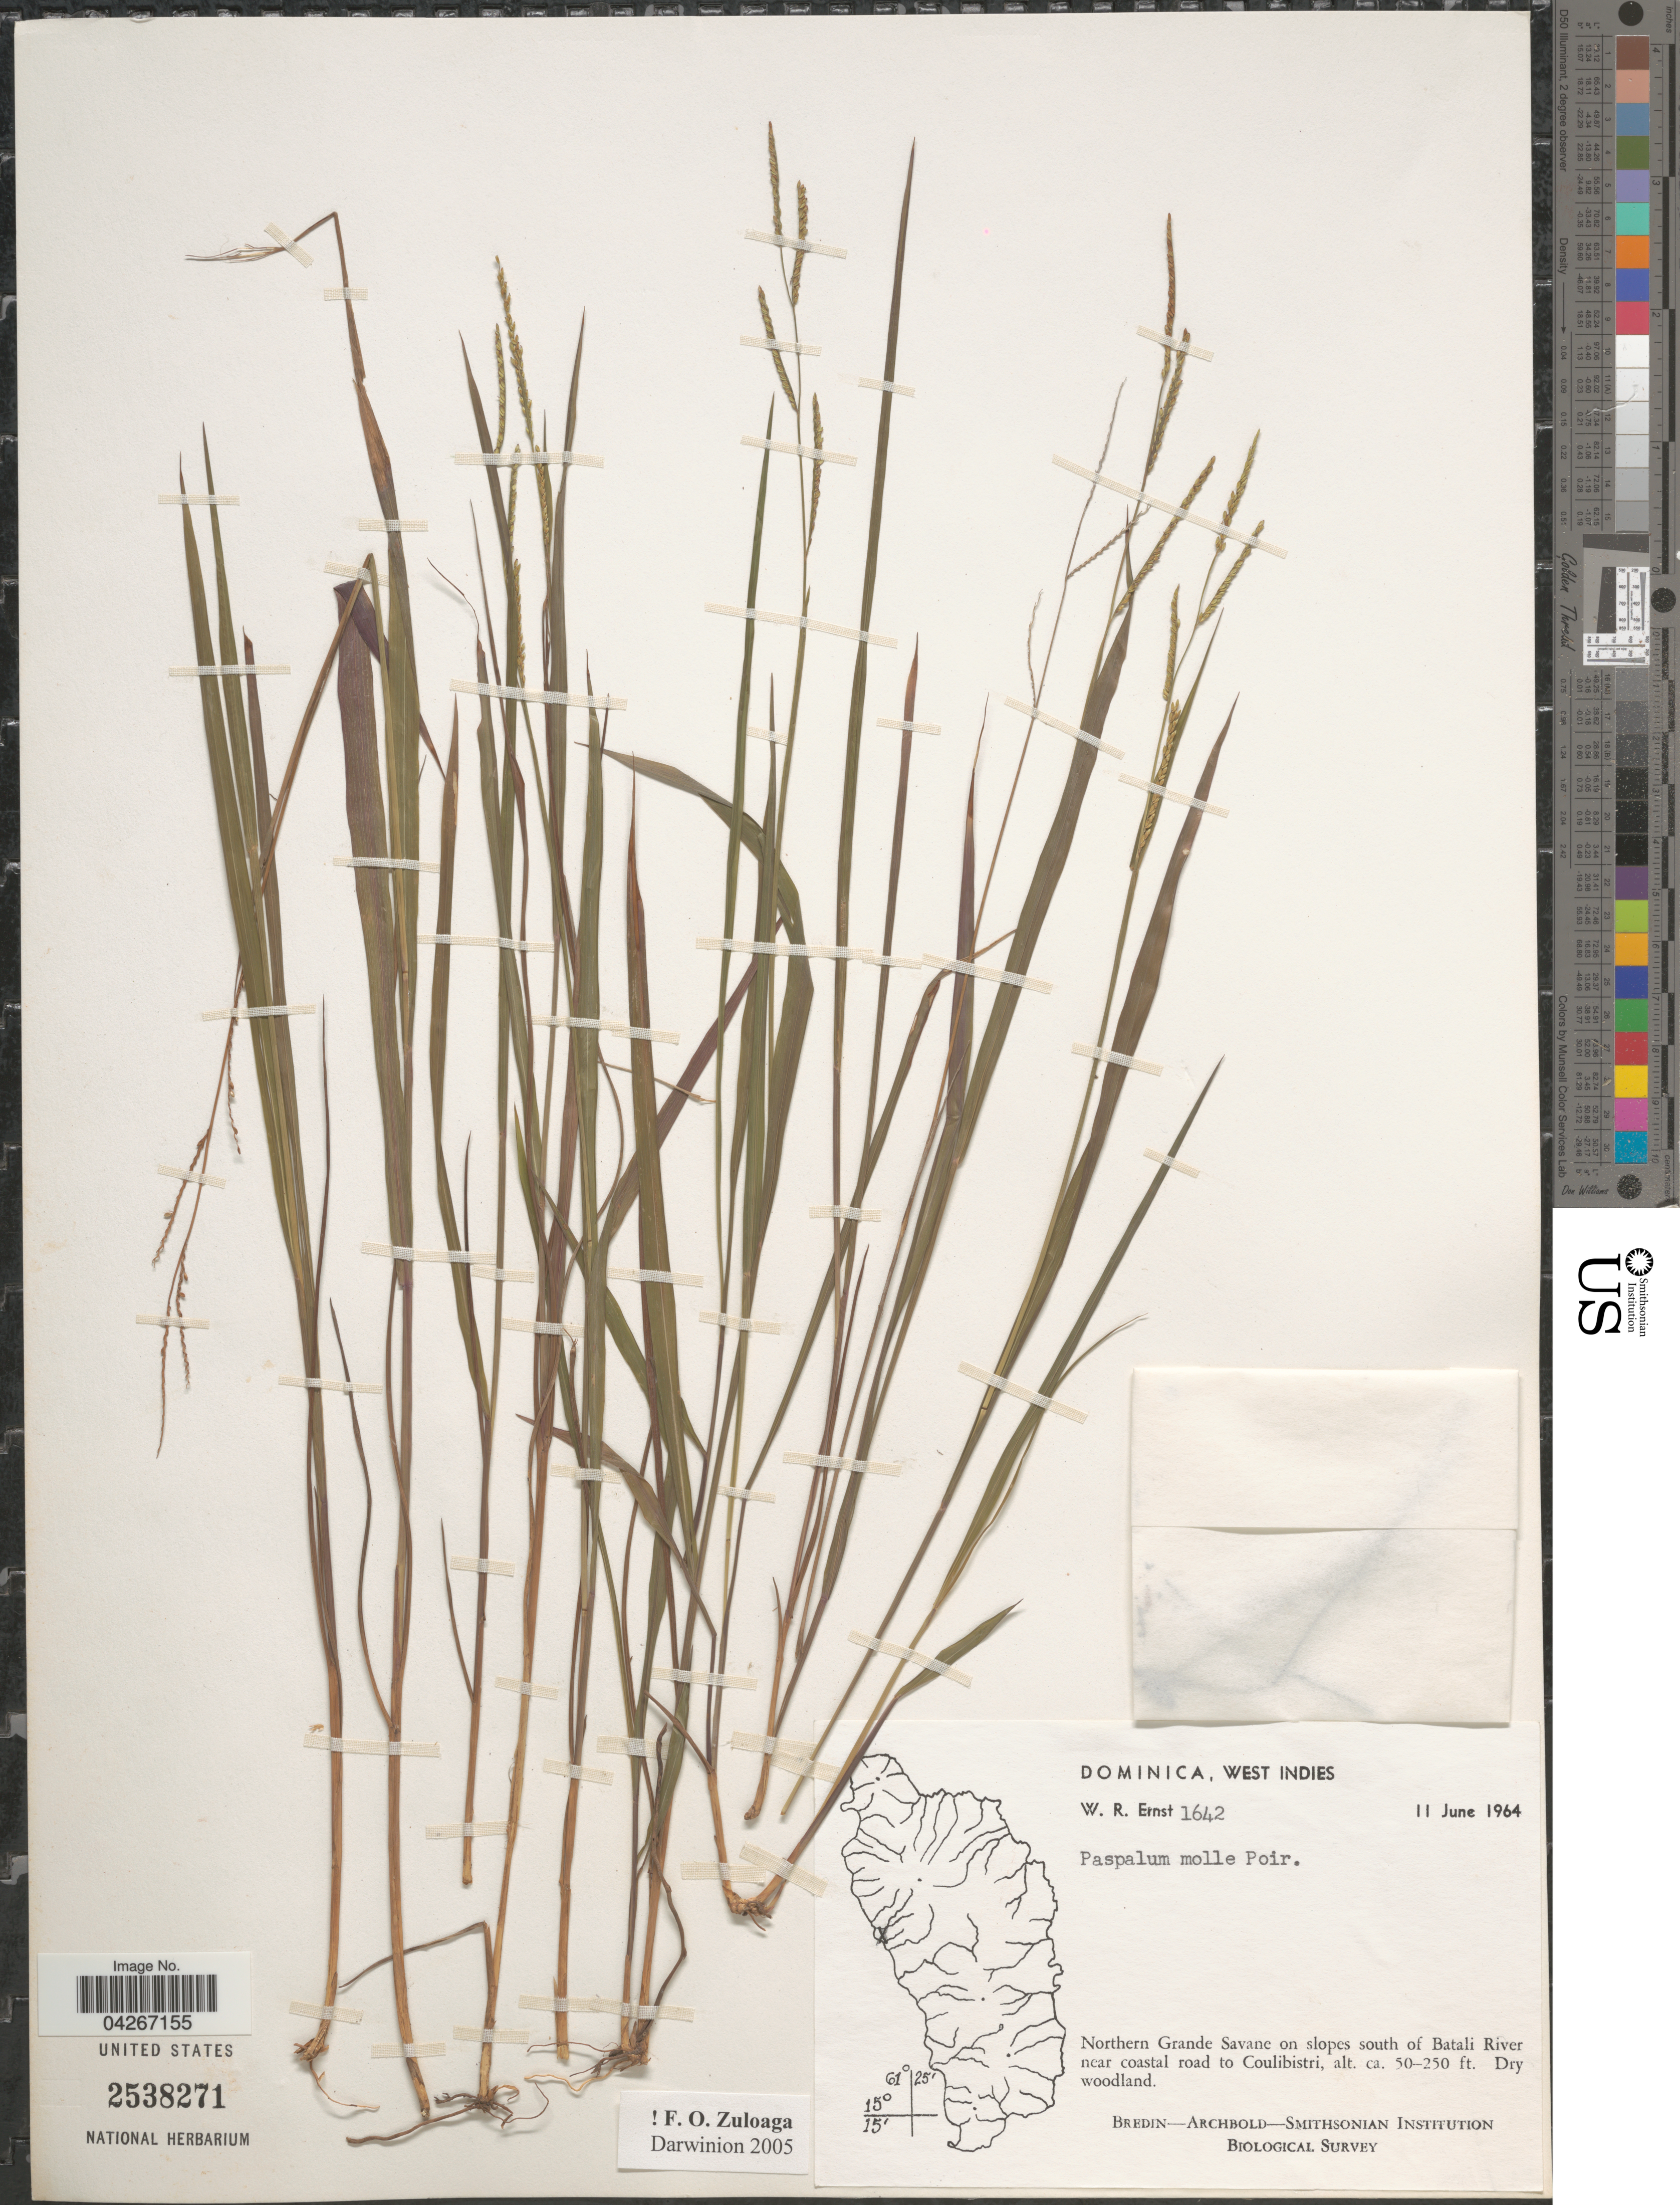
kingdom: Plantae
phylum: Tracheophyta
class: Liliopsida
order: Poales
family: Poaceae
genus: Paspalum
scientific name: Paspalum molle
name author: Poir.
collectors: W. R. Ernst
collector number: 1642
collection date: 1964-06-11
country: Dominica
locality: Northern Grande Savane on slopes south of Batali River near coastal road to Coulibistri. Bredin-Archbold-Smithsonian Institution Biological Survey.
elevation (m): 15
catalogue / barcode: US 2538271